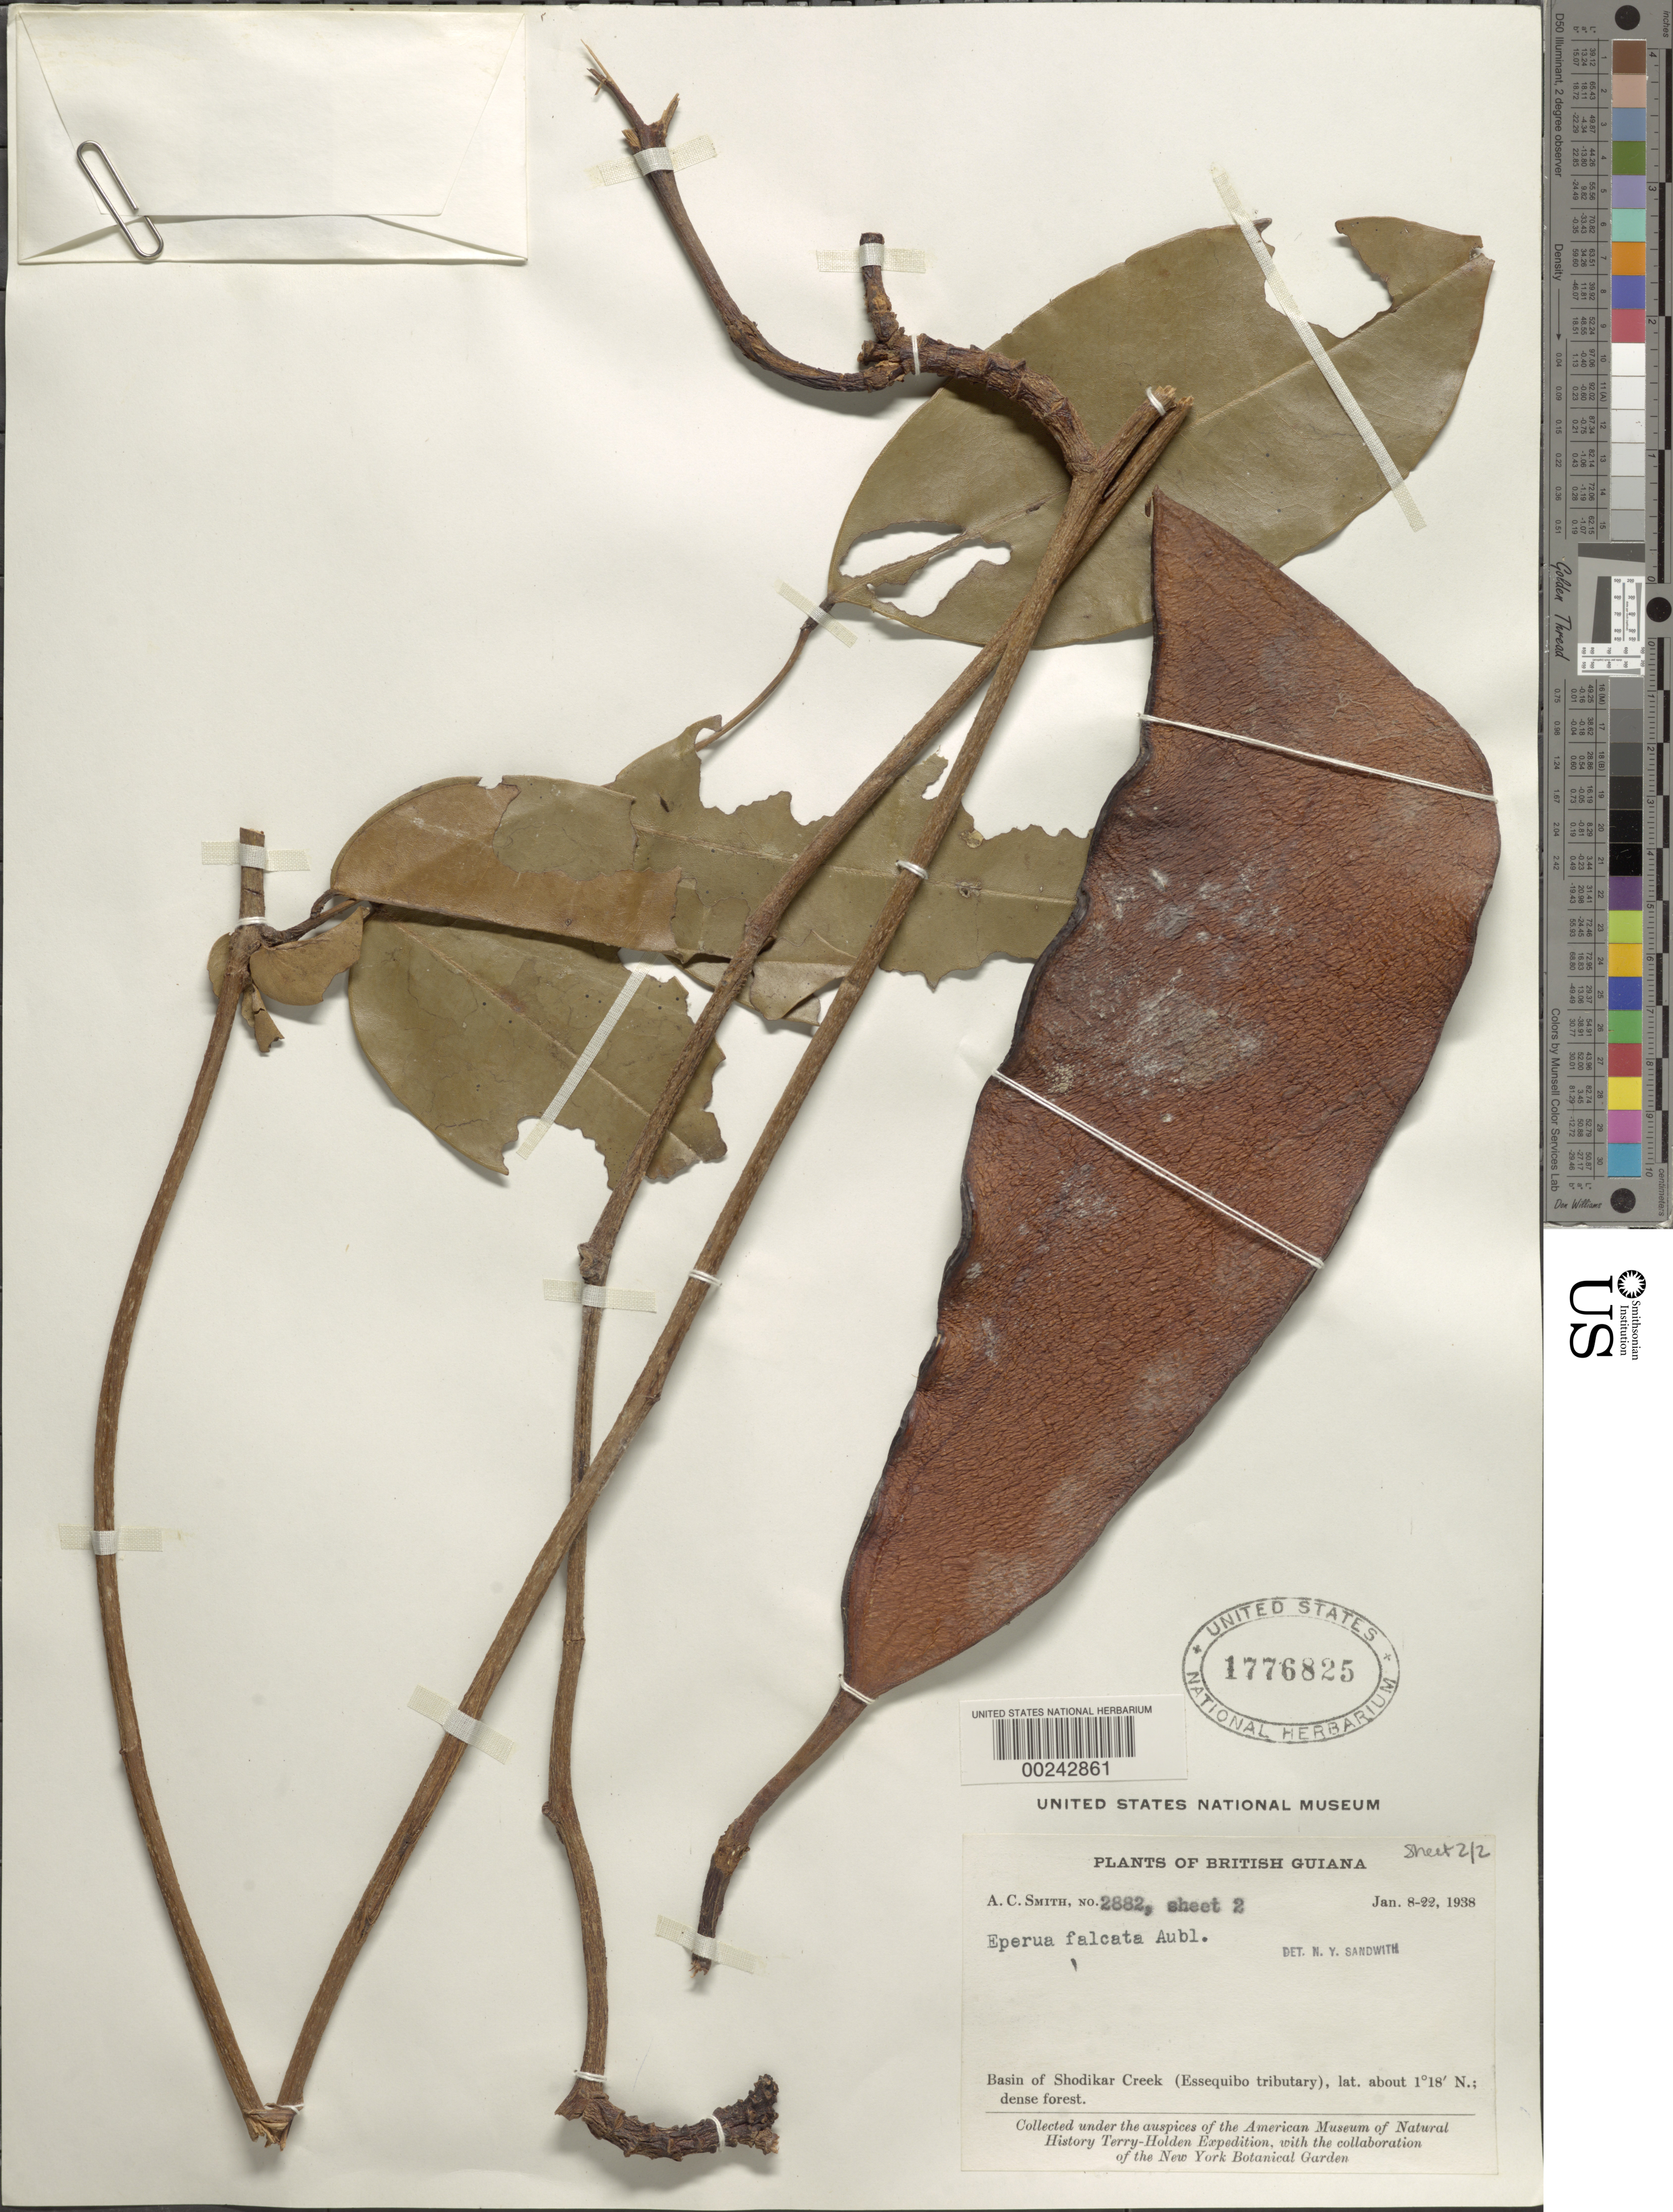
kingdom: Plantae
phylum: Tracheophyta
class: Magnoliopsida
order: Fabales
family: Fabaceae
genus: Eperua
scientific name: Eperua glabra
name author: R.S. Cowan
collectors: A. C. Smith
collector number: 2882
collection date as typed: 08 Jan 1938 to 22 Jan 1938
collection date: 1938-01-08/1938-01-22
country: Guyana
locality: Basin of shodikar creek (essequibo tributary)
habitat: Dense forest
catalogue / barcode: US 1776825